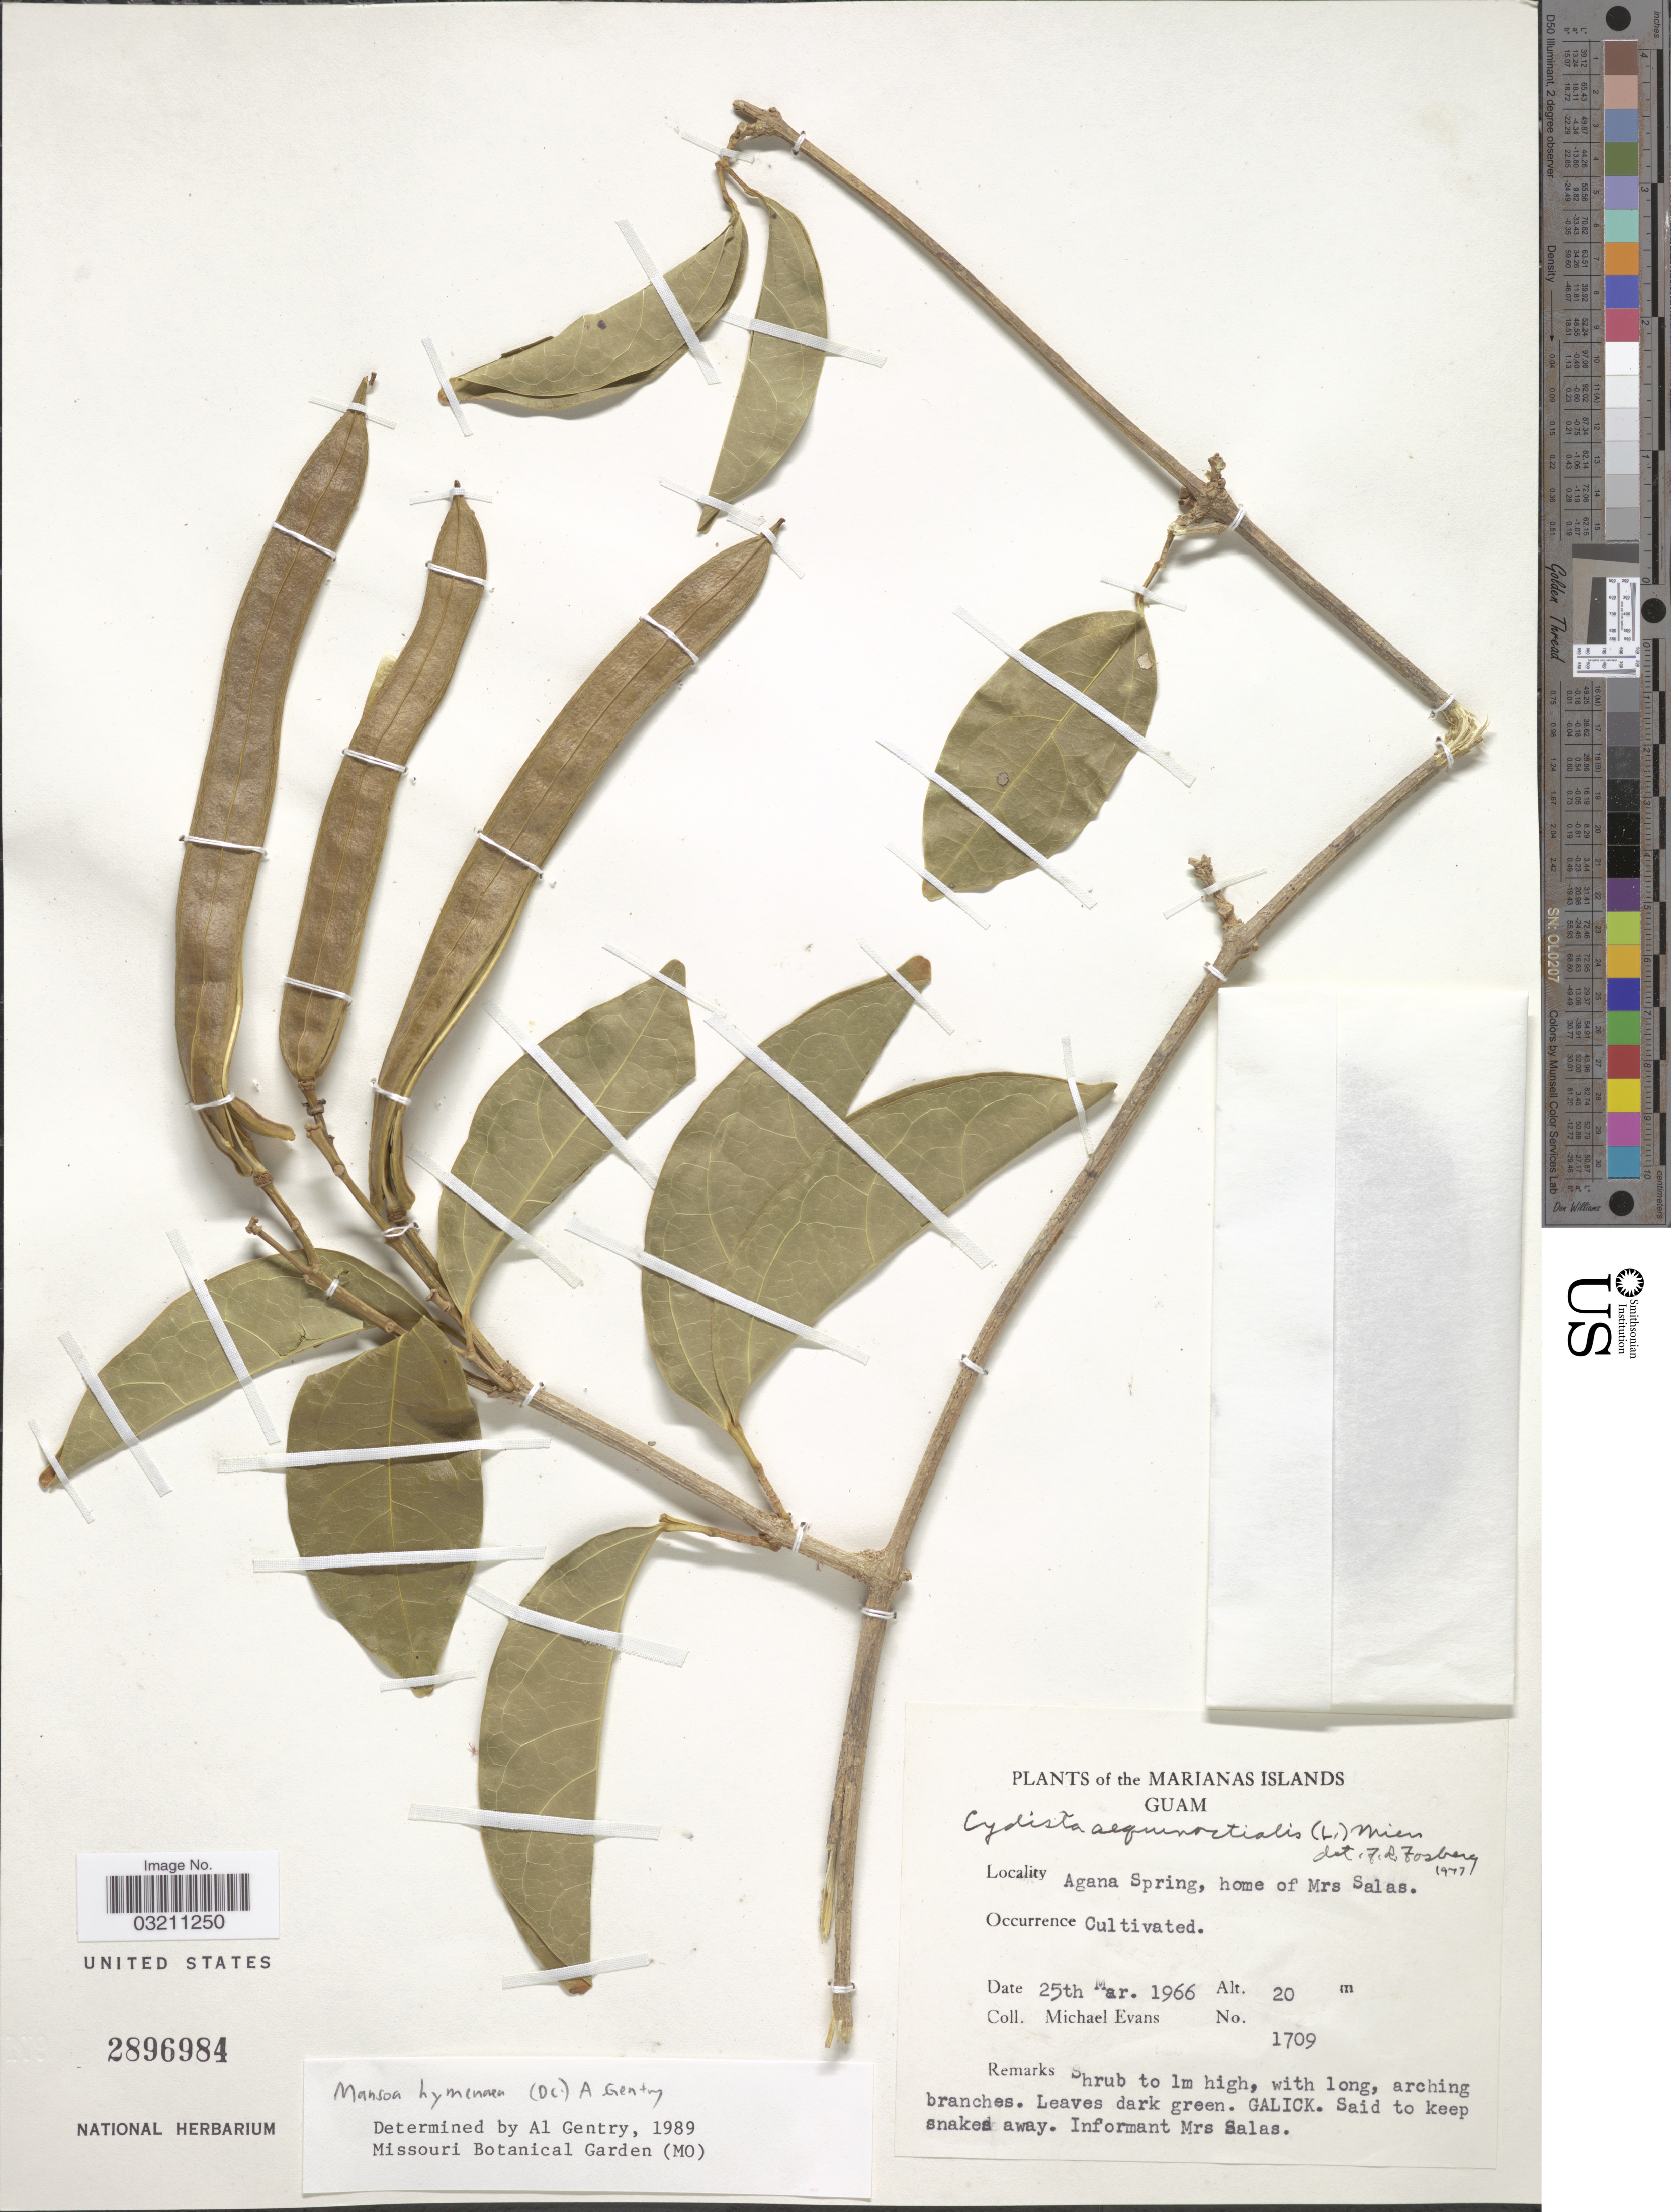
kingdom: Plantae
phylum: Tracheophyta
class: Magnoliopsida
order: Lamiales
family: Bignoniaceae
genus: Mansoa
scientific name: Mansoa hymenaea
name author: (DC.) A.H. Gentry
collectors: M. Evans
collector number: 1709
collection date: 1966-03-25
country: Guam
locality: Mariana Islands. Agana Spring, home of Mrs. Salas.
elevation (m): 20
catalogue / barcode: US 2896984